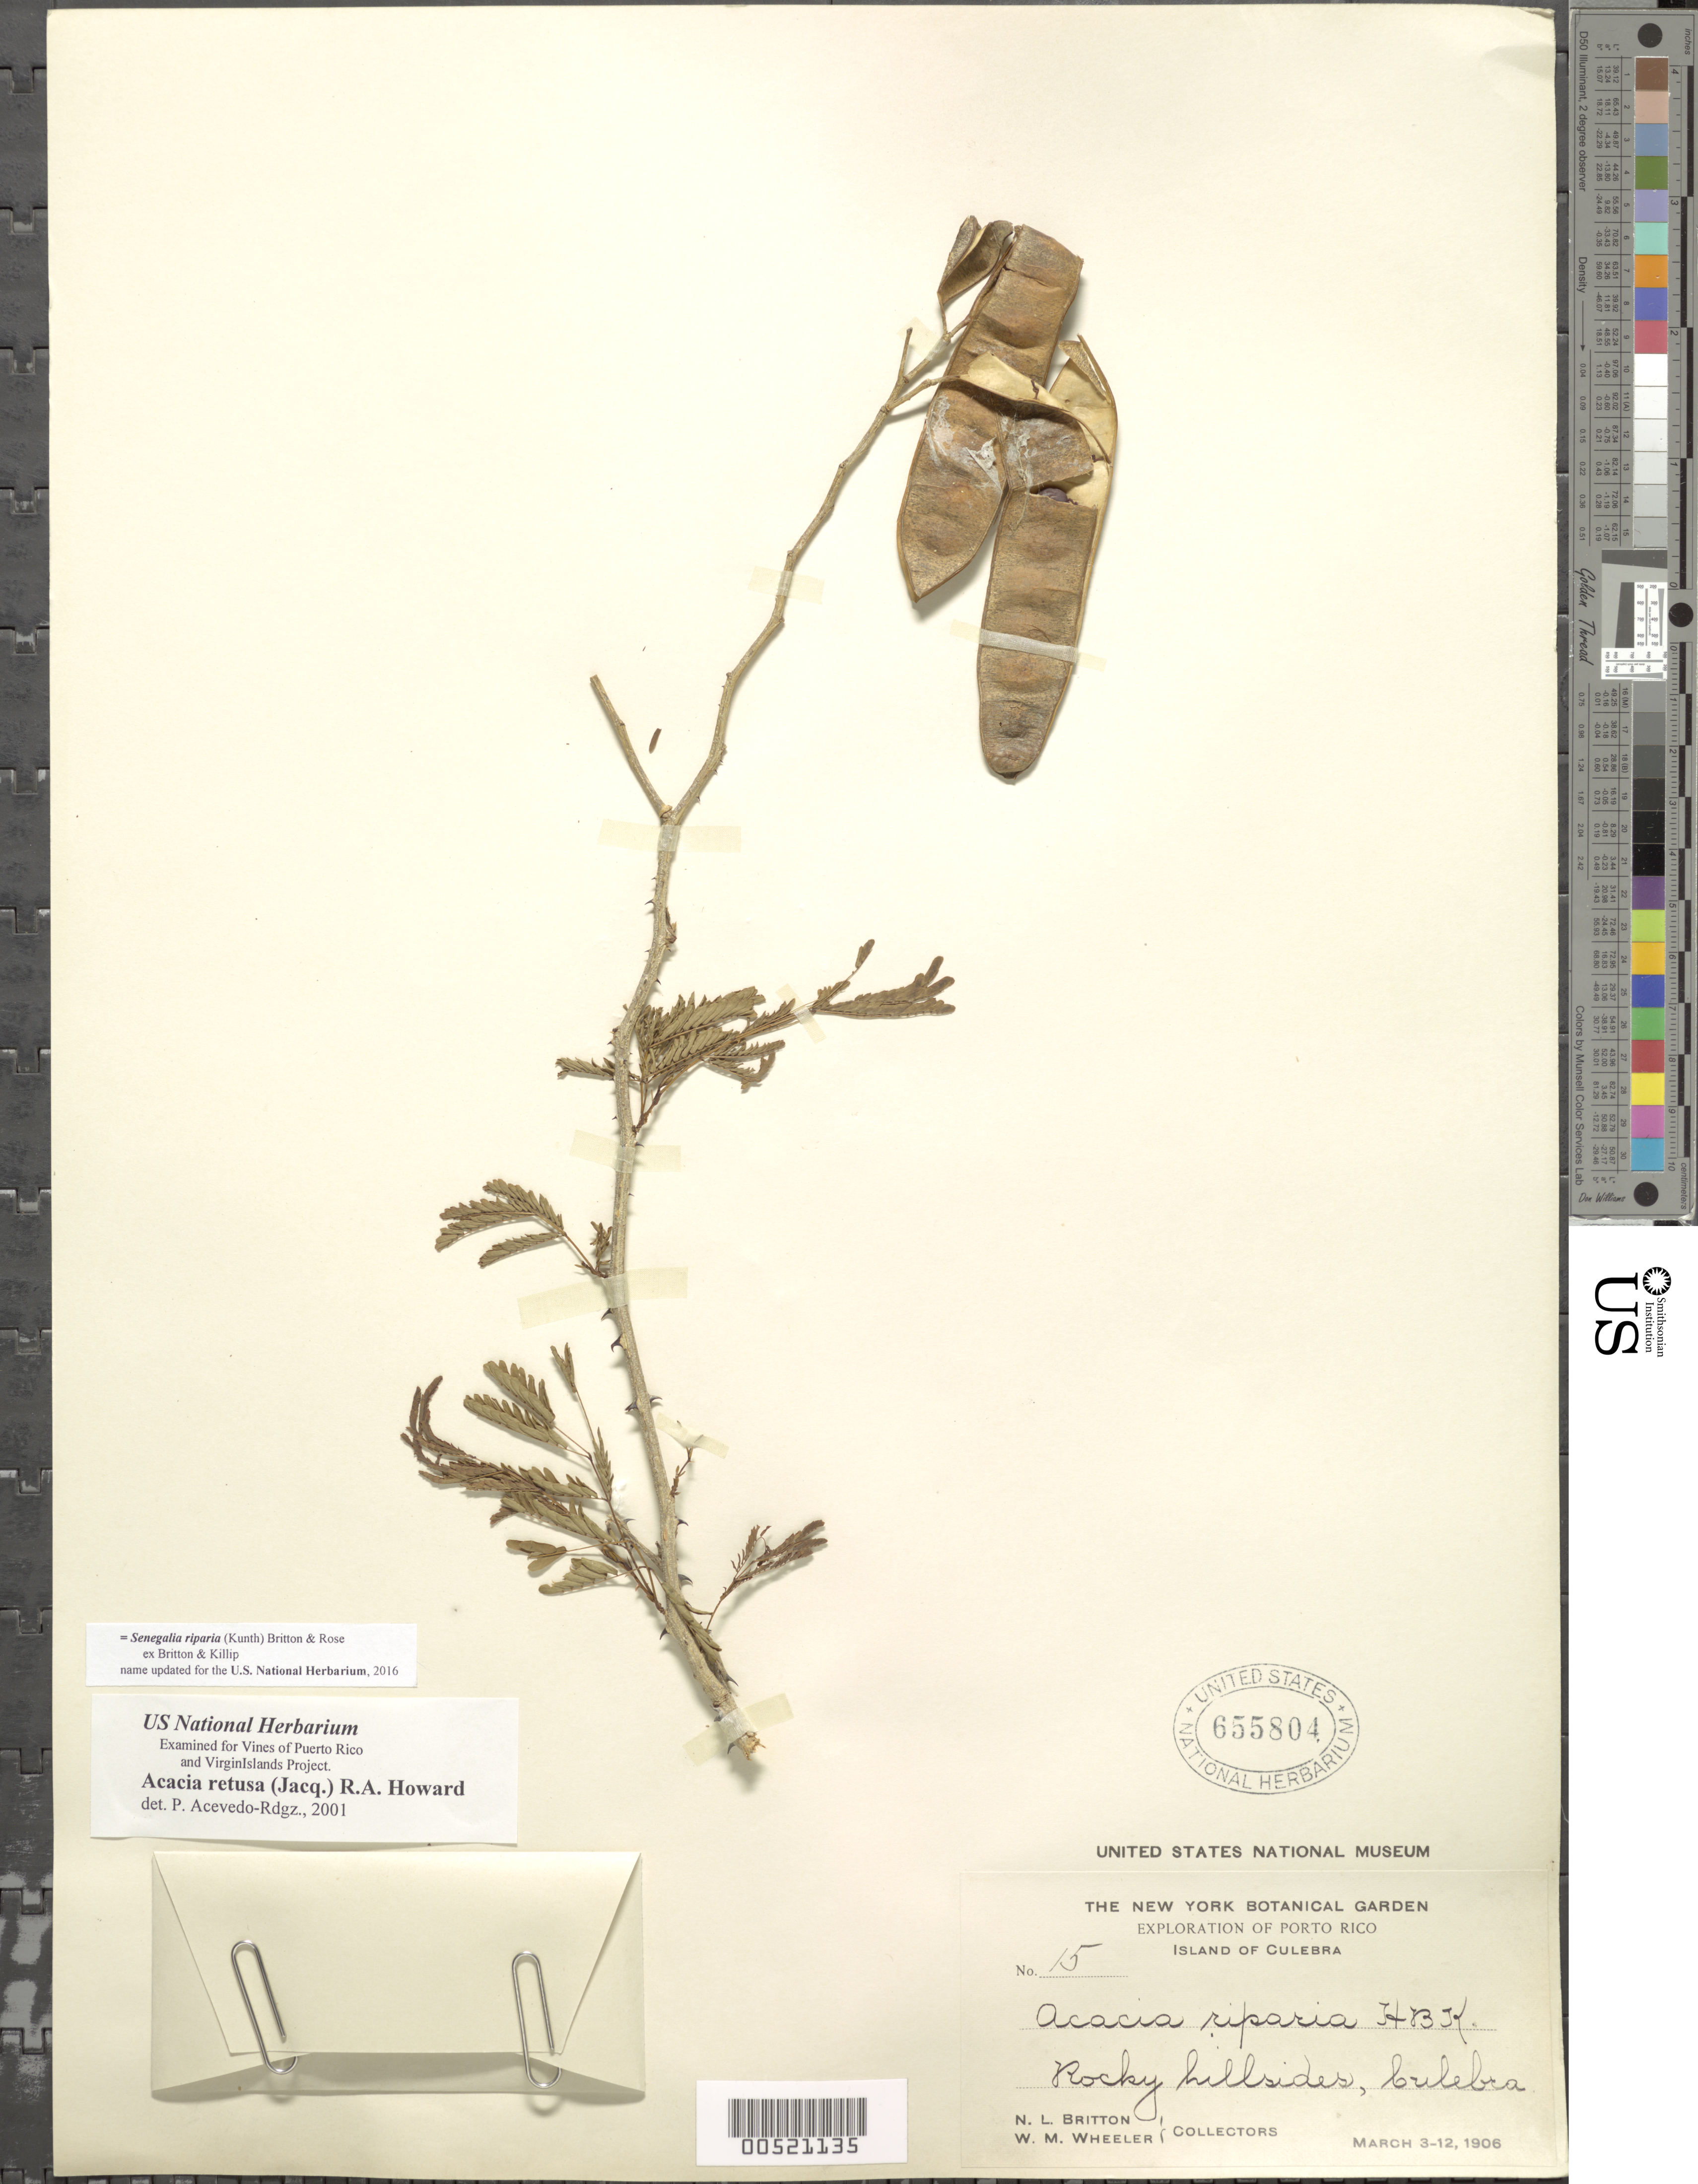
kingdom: Plantae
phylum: Tracheophyta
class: Magnoliopsida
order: Fabales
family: Fabaceae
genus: Senegalia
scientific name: Senegalia riparia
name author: (Kunth) Britton & Rose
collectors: N. Britton & W. Wheeler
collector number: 15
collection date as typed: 03 Mar 1906 to 12 Mar 1906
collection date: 1906-03-03/1906-03-12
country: Puerto Rico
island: Greater Antilles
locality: Culebra Island. Rocky hillsides.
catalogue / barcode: US 655804